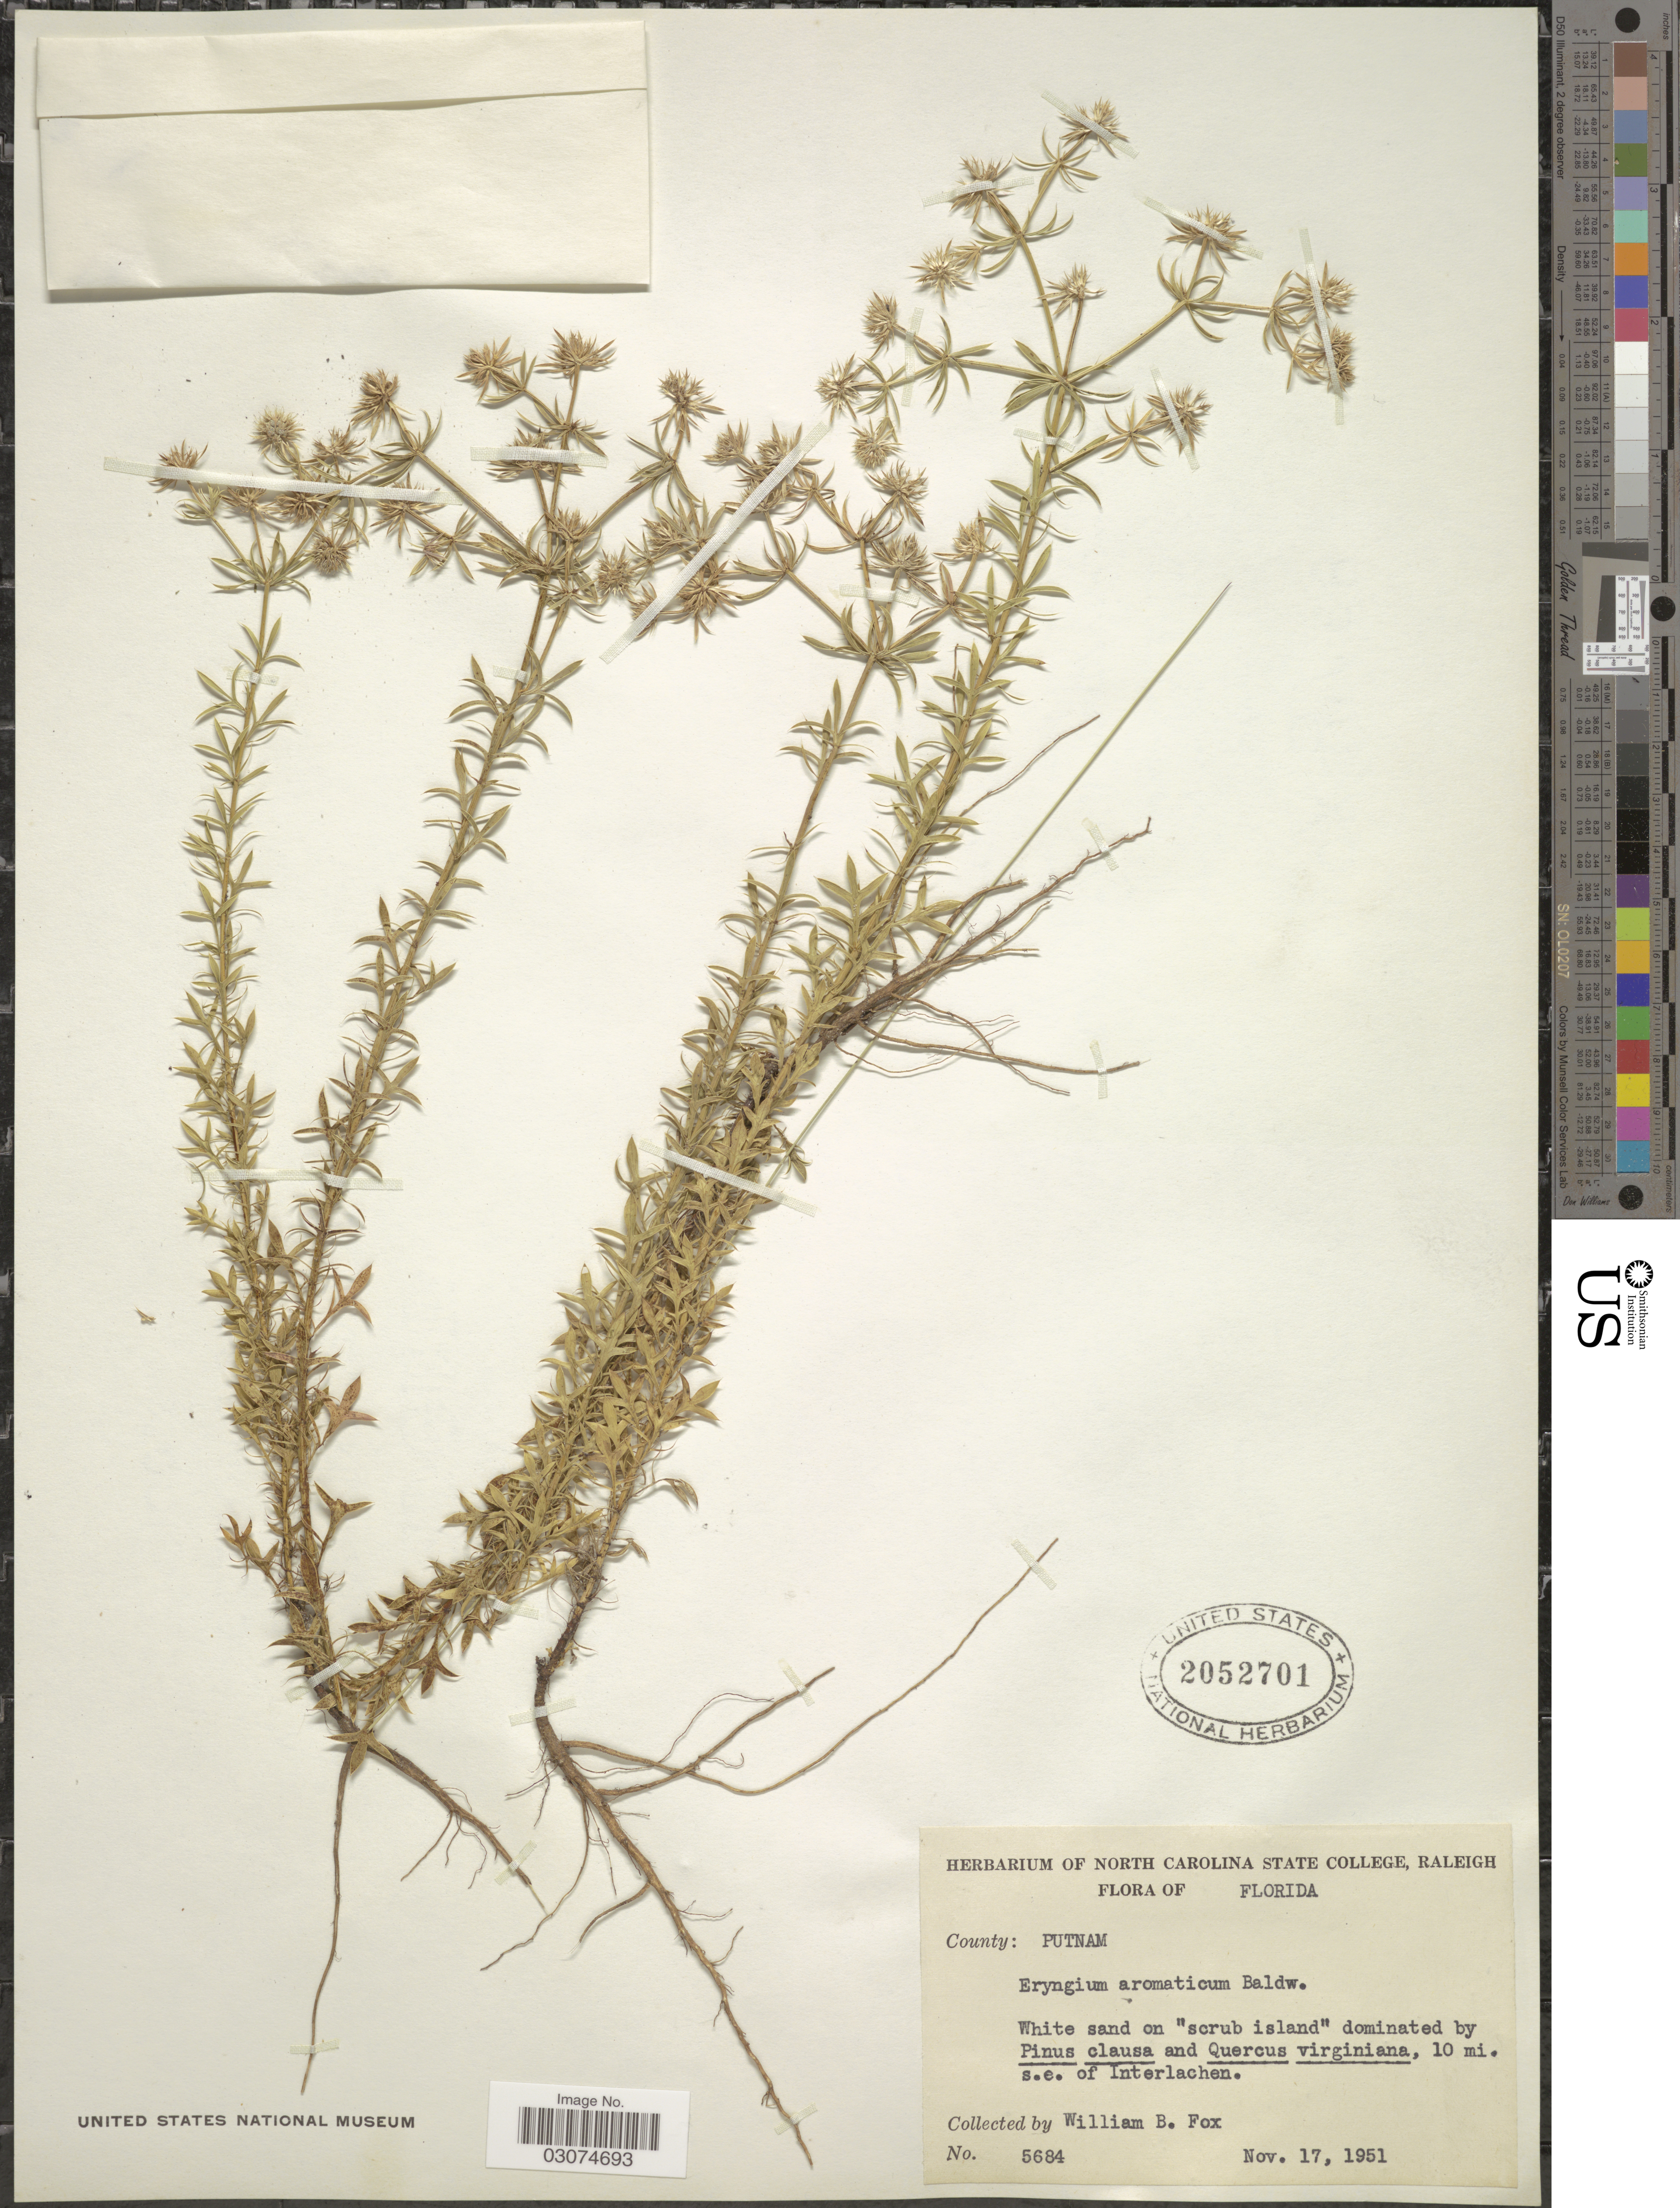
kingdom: Plantae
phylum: Tracheophyta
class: Magnoliopsida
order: Apiales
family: Apiaceae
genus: Eryngium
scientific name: Eryngium aromaticum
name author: Baldwin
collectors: W. B. Fox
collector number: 5684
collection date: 1951-11-17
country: United States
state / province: Florida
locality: County: Putnam. 10 mi. s. e. of Interlachen.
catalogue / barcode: US 2052701